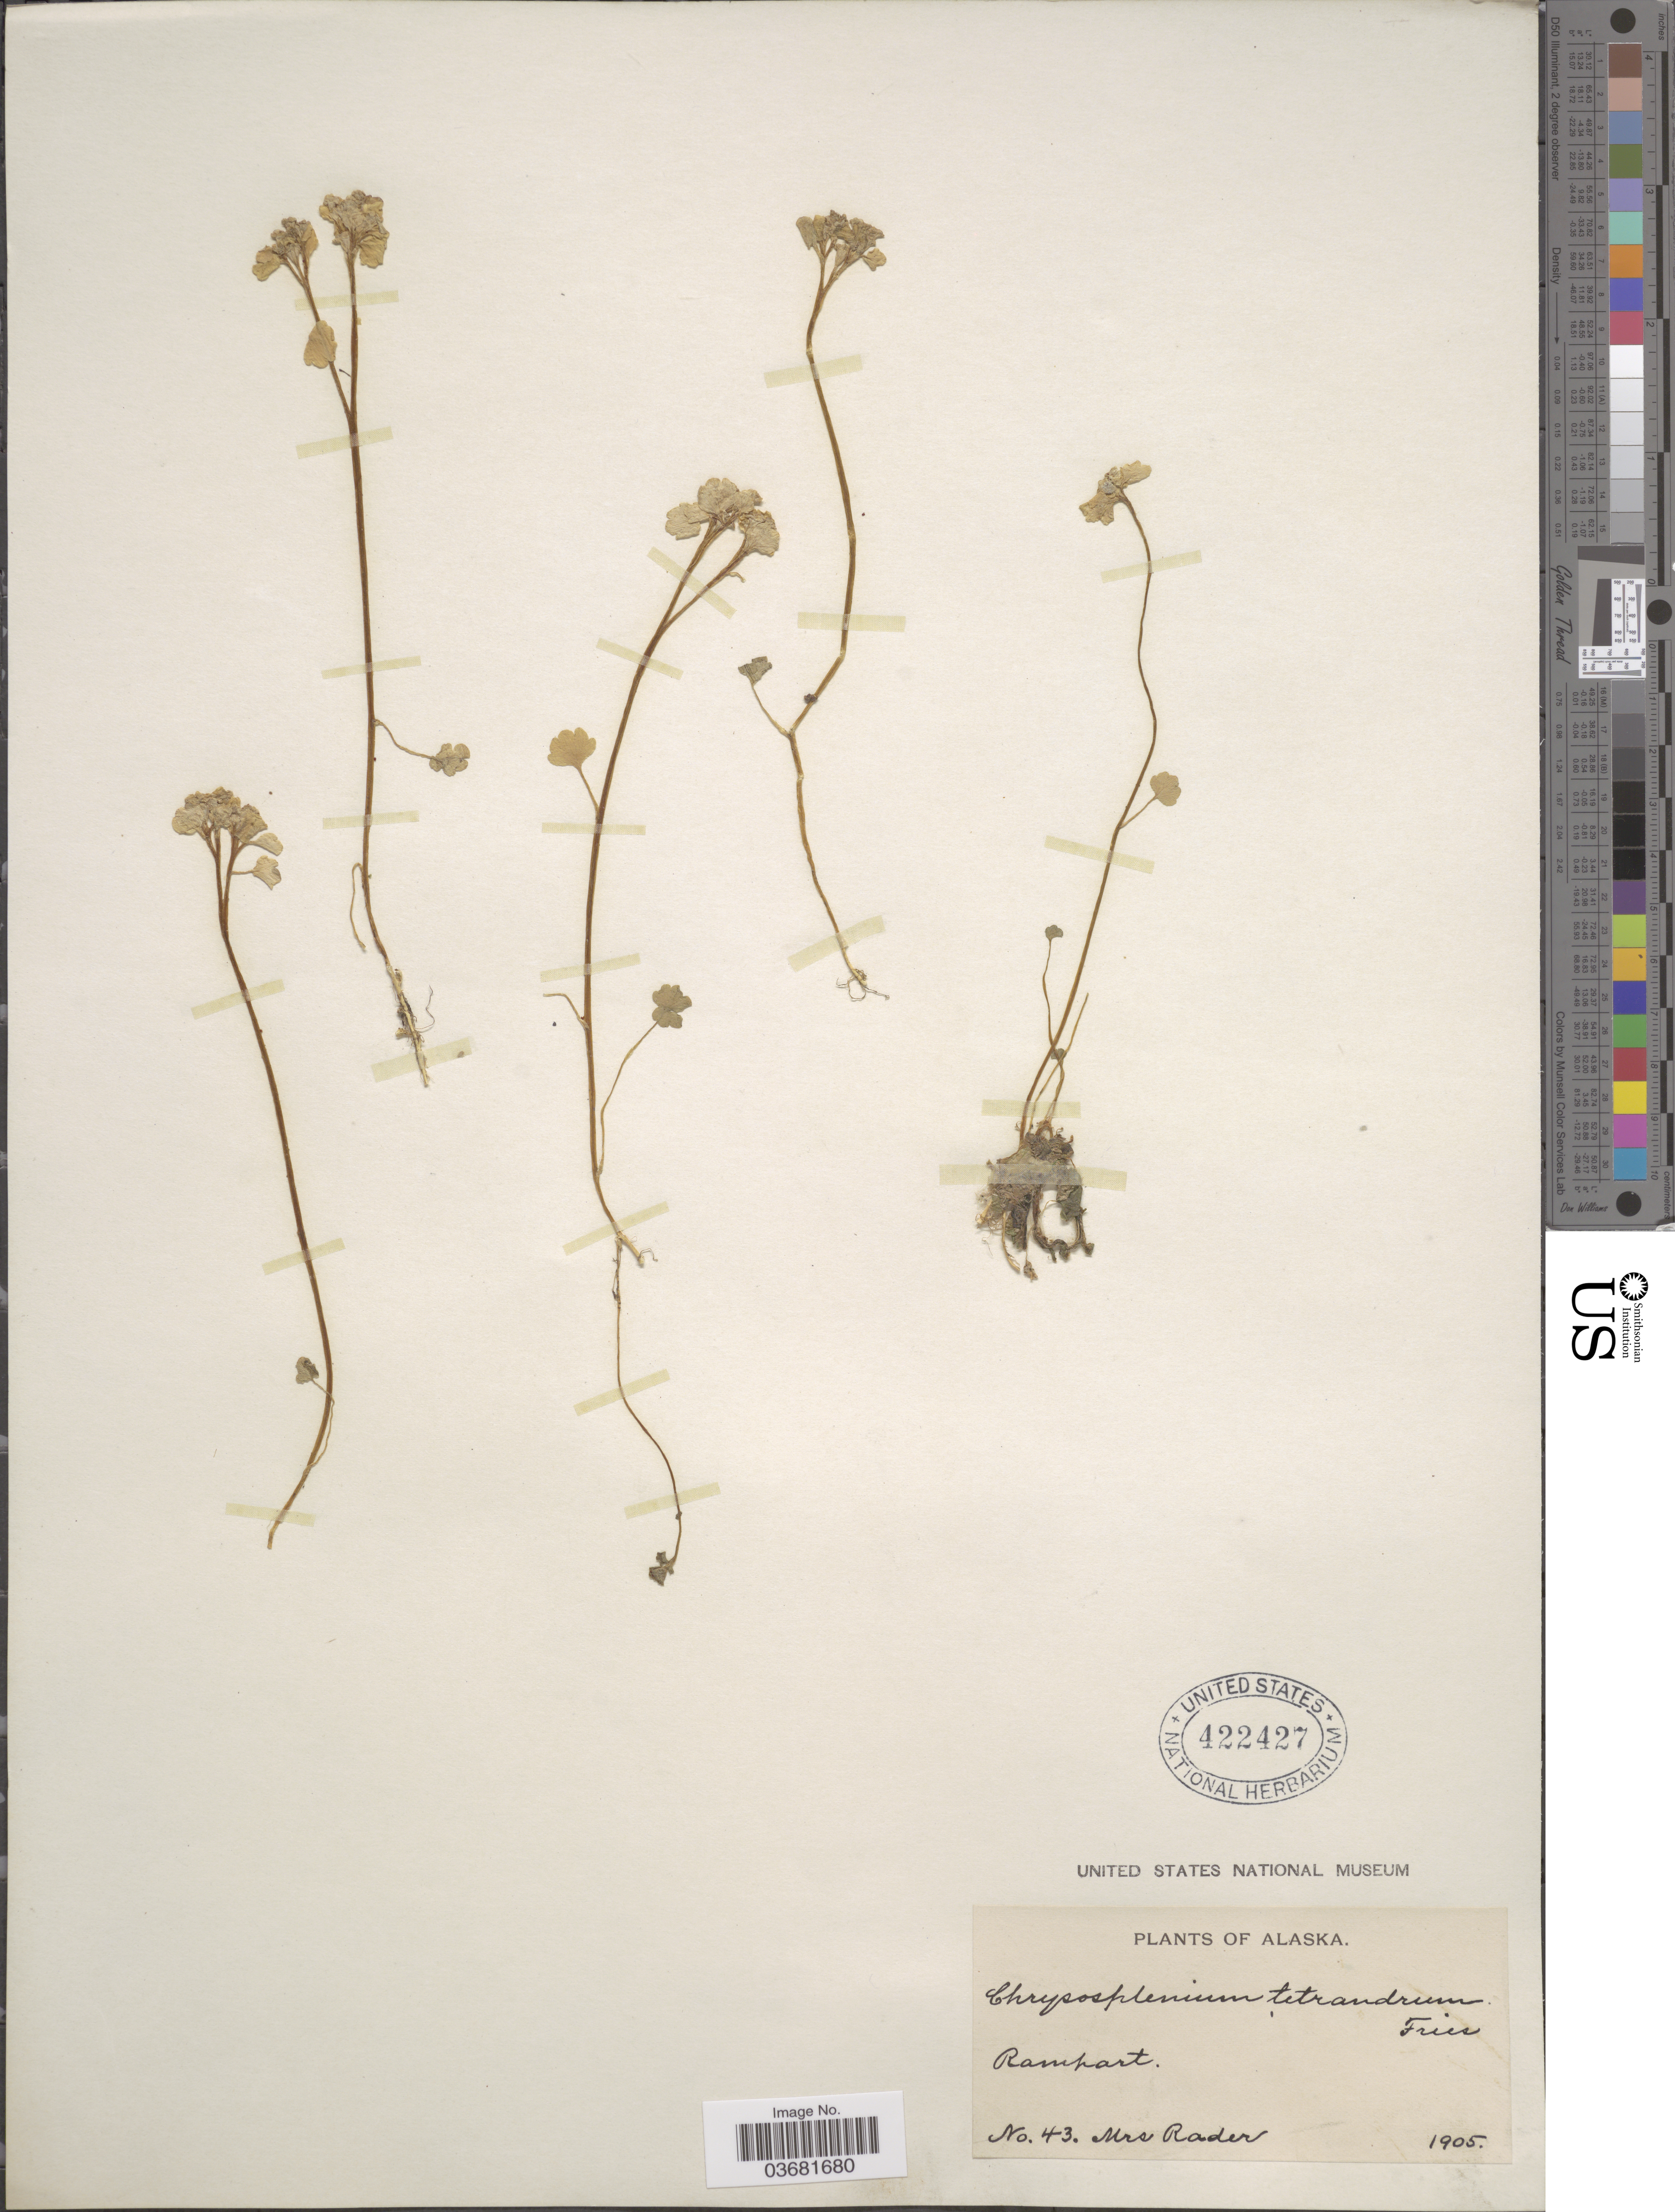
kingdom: Plantae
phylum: Tracheophyta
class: Magnoliopsida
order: Saxifragales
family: Saxifragaceae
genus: Chrysosplenium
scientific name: Chrysosplenium tetrandrum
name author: (N. Lund) Th. Fr.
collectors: Mrs. Rader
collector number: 43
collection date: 1905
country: United States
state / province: Alaska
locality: Rampart.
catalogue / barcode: US 422427